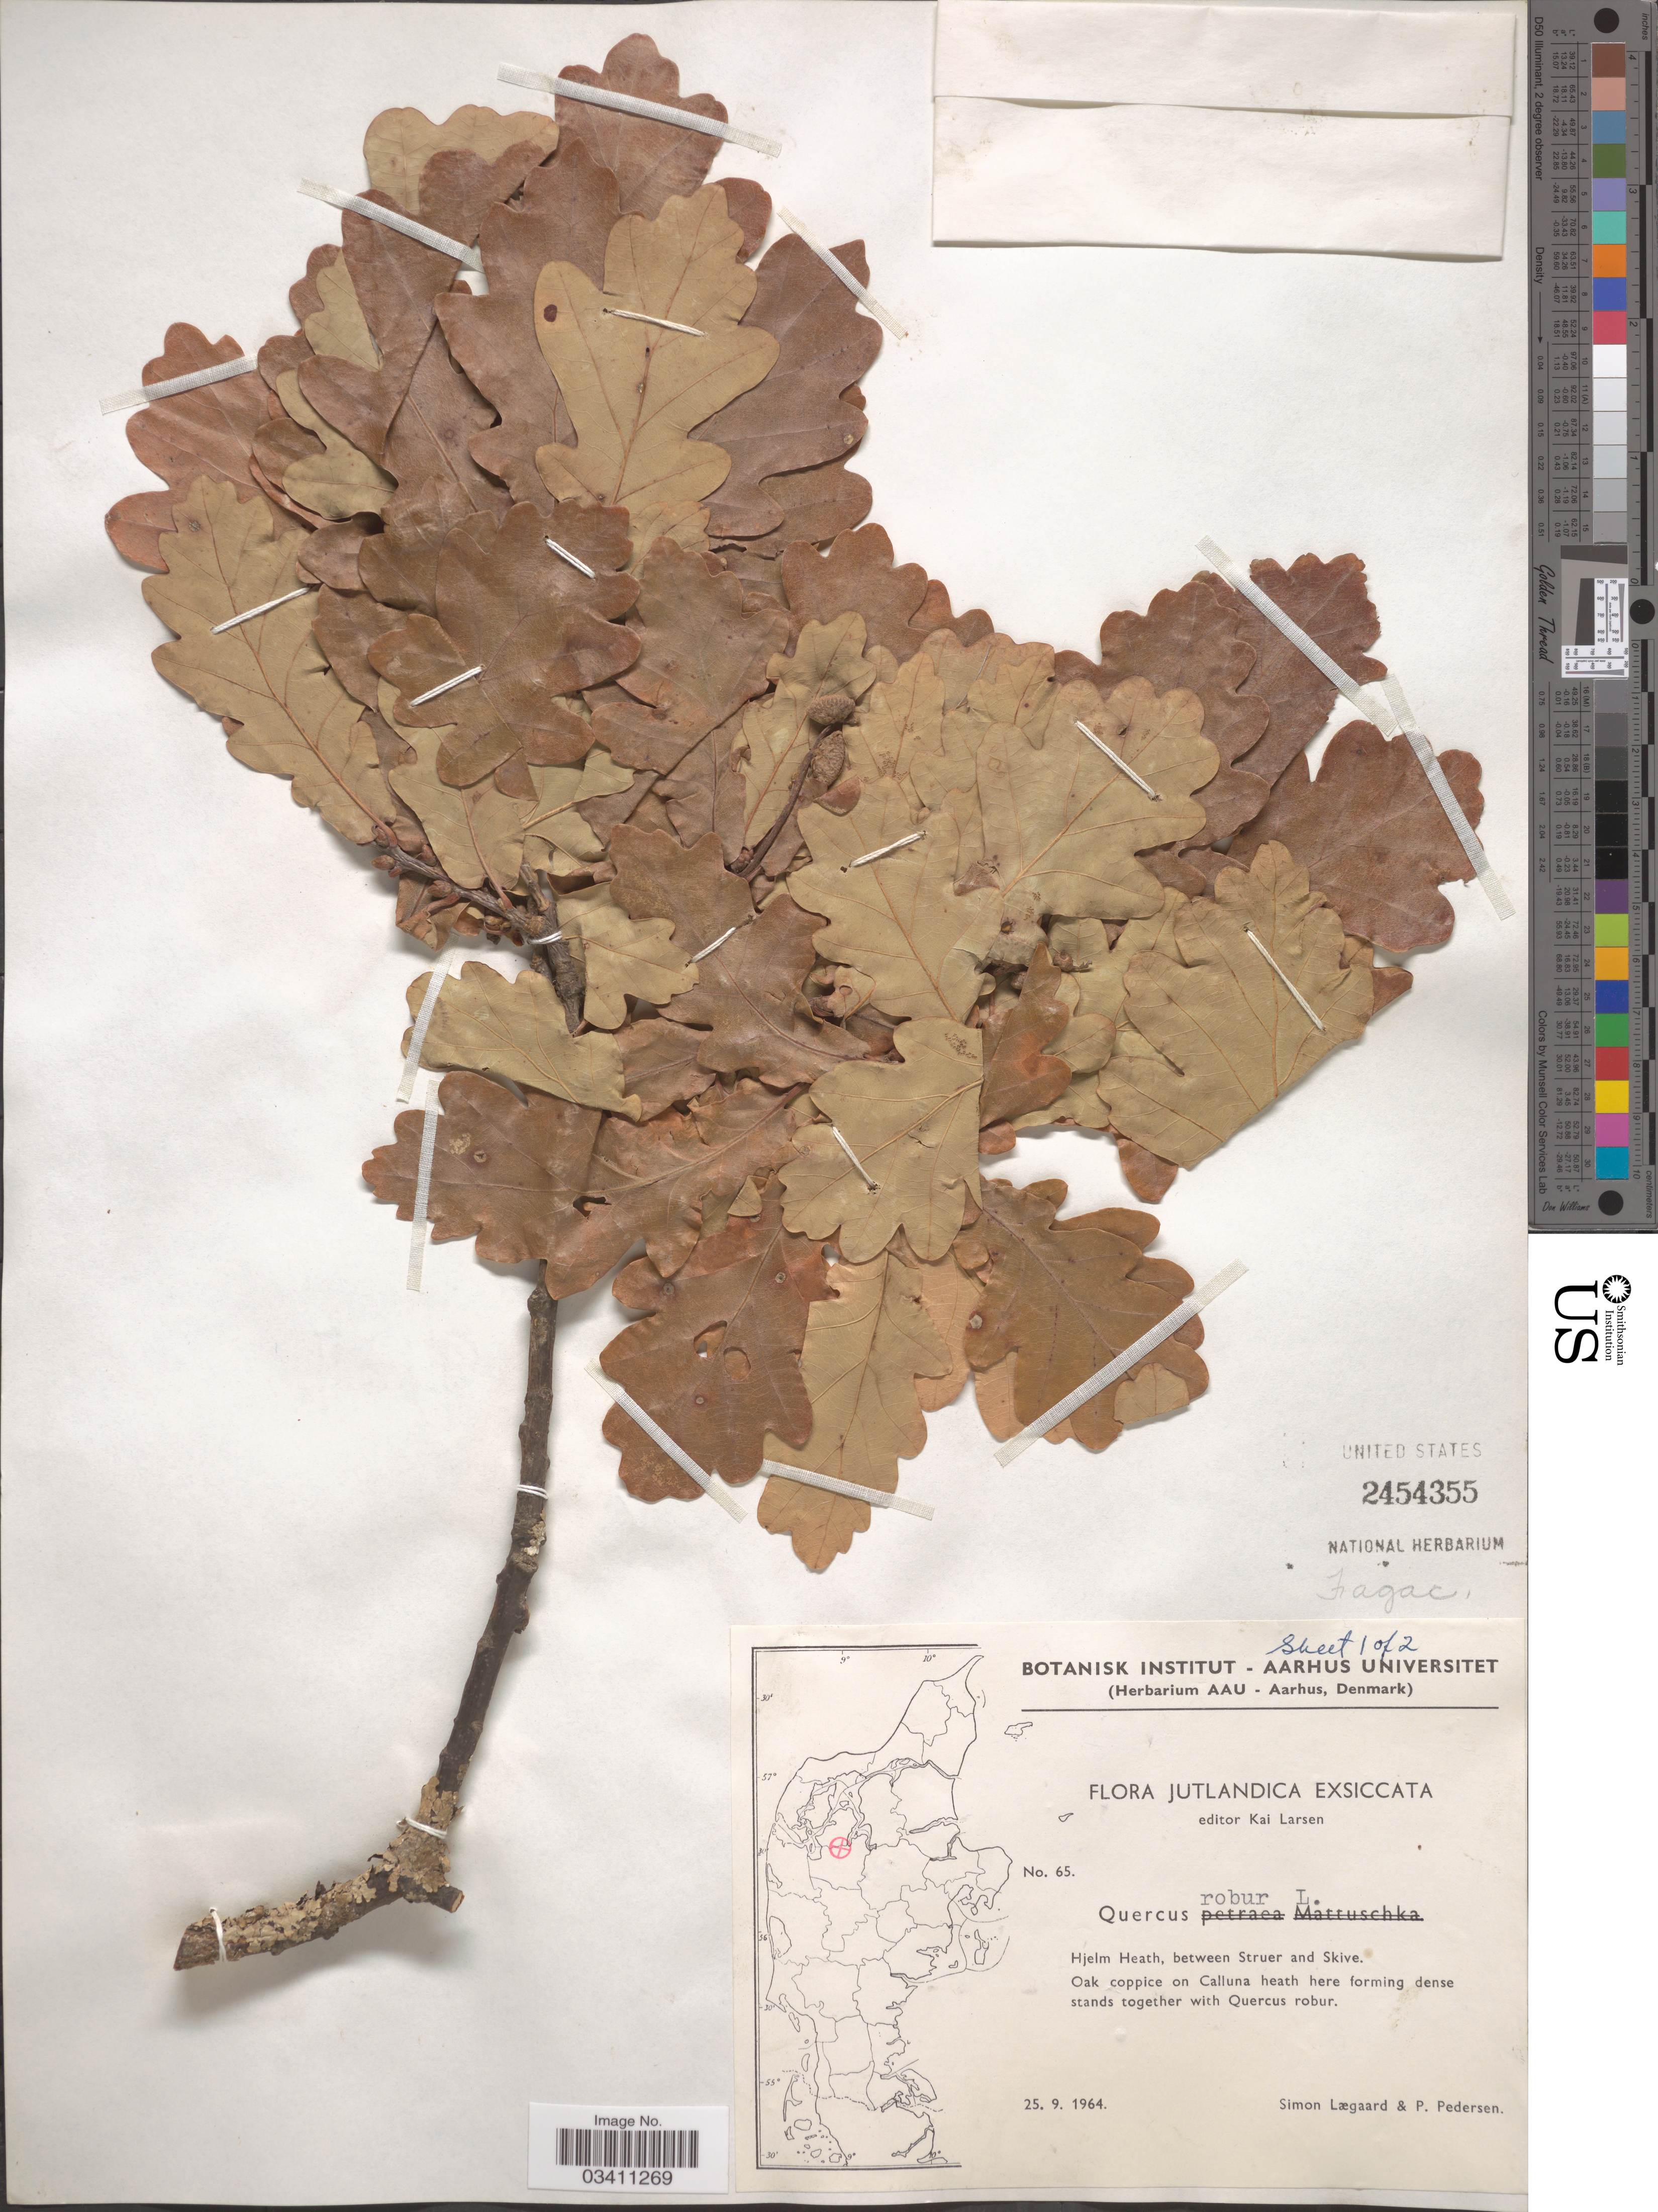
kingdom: Plantae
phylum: Tracheophyta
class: Magnoliopsida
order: Fagales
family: Fagaceae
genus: Quercus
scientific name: Quercus robur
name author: L.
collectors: S. Lægaard & P. Pedersen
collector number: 65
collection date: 1964-09-25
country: Denmark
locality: Jutlandica. Hjelm Heath, between Struer and Skive.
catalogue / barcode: US 2454355